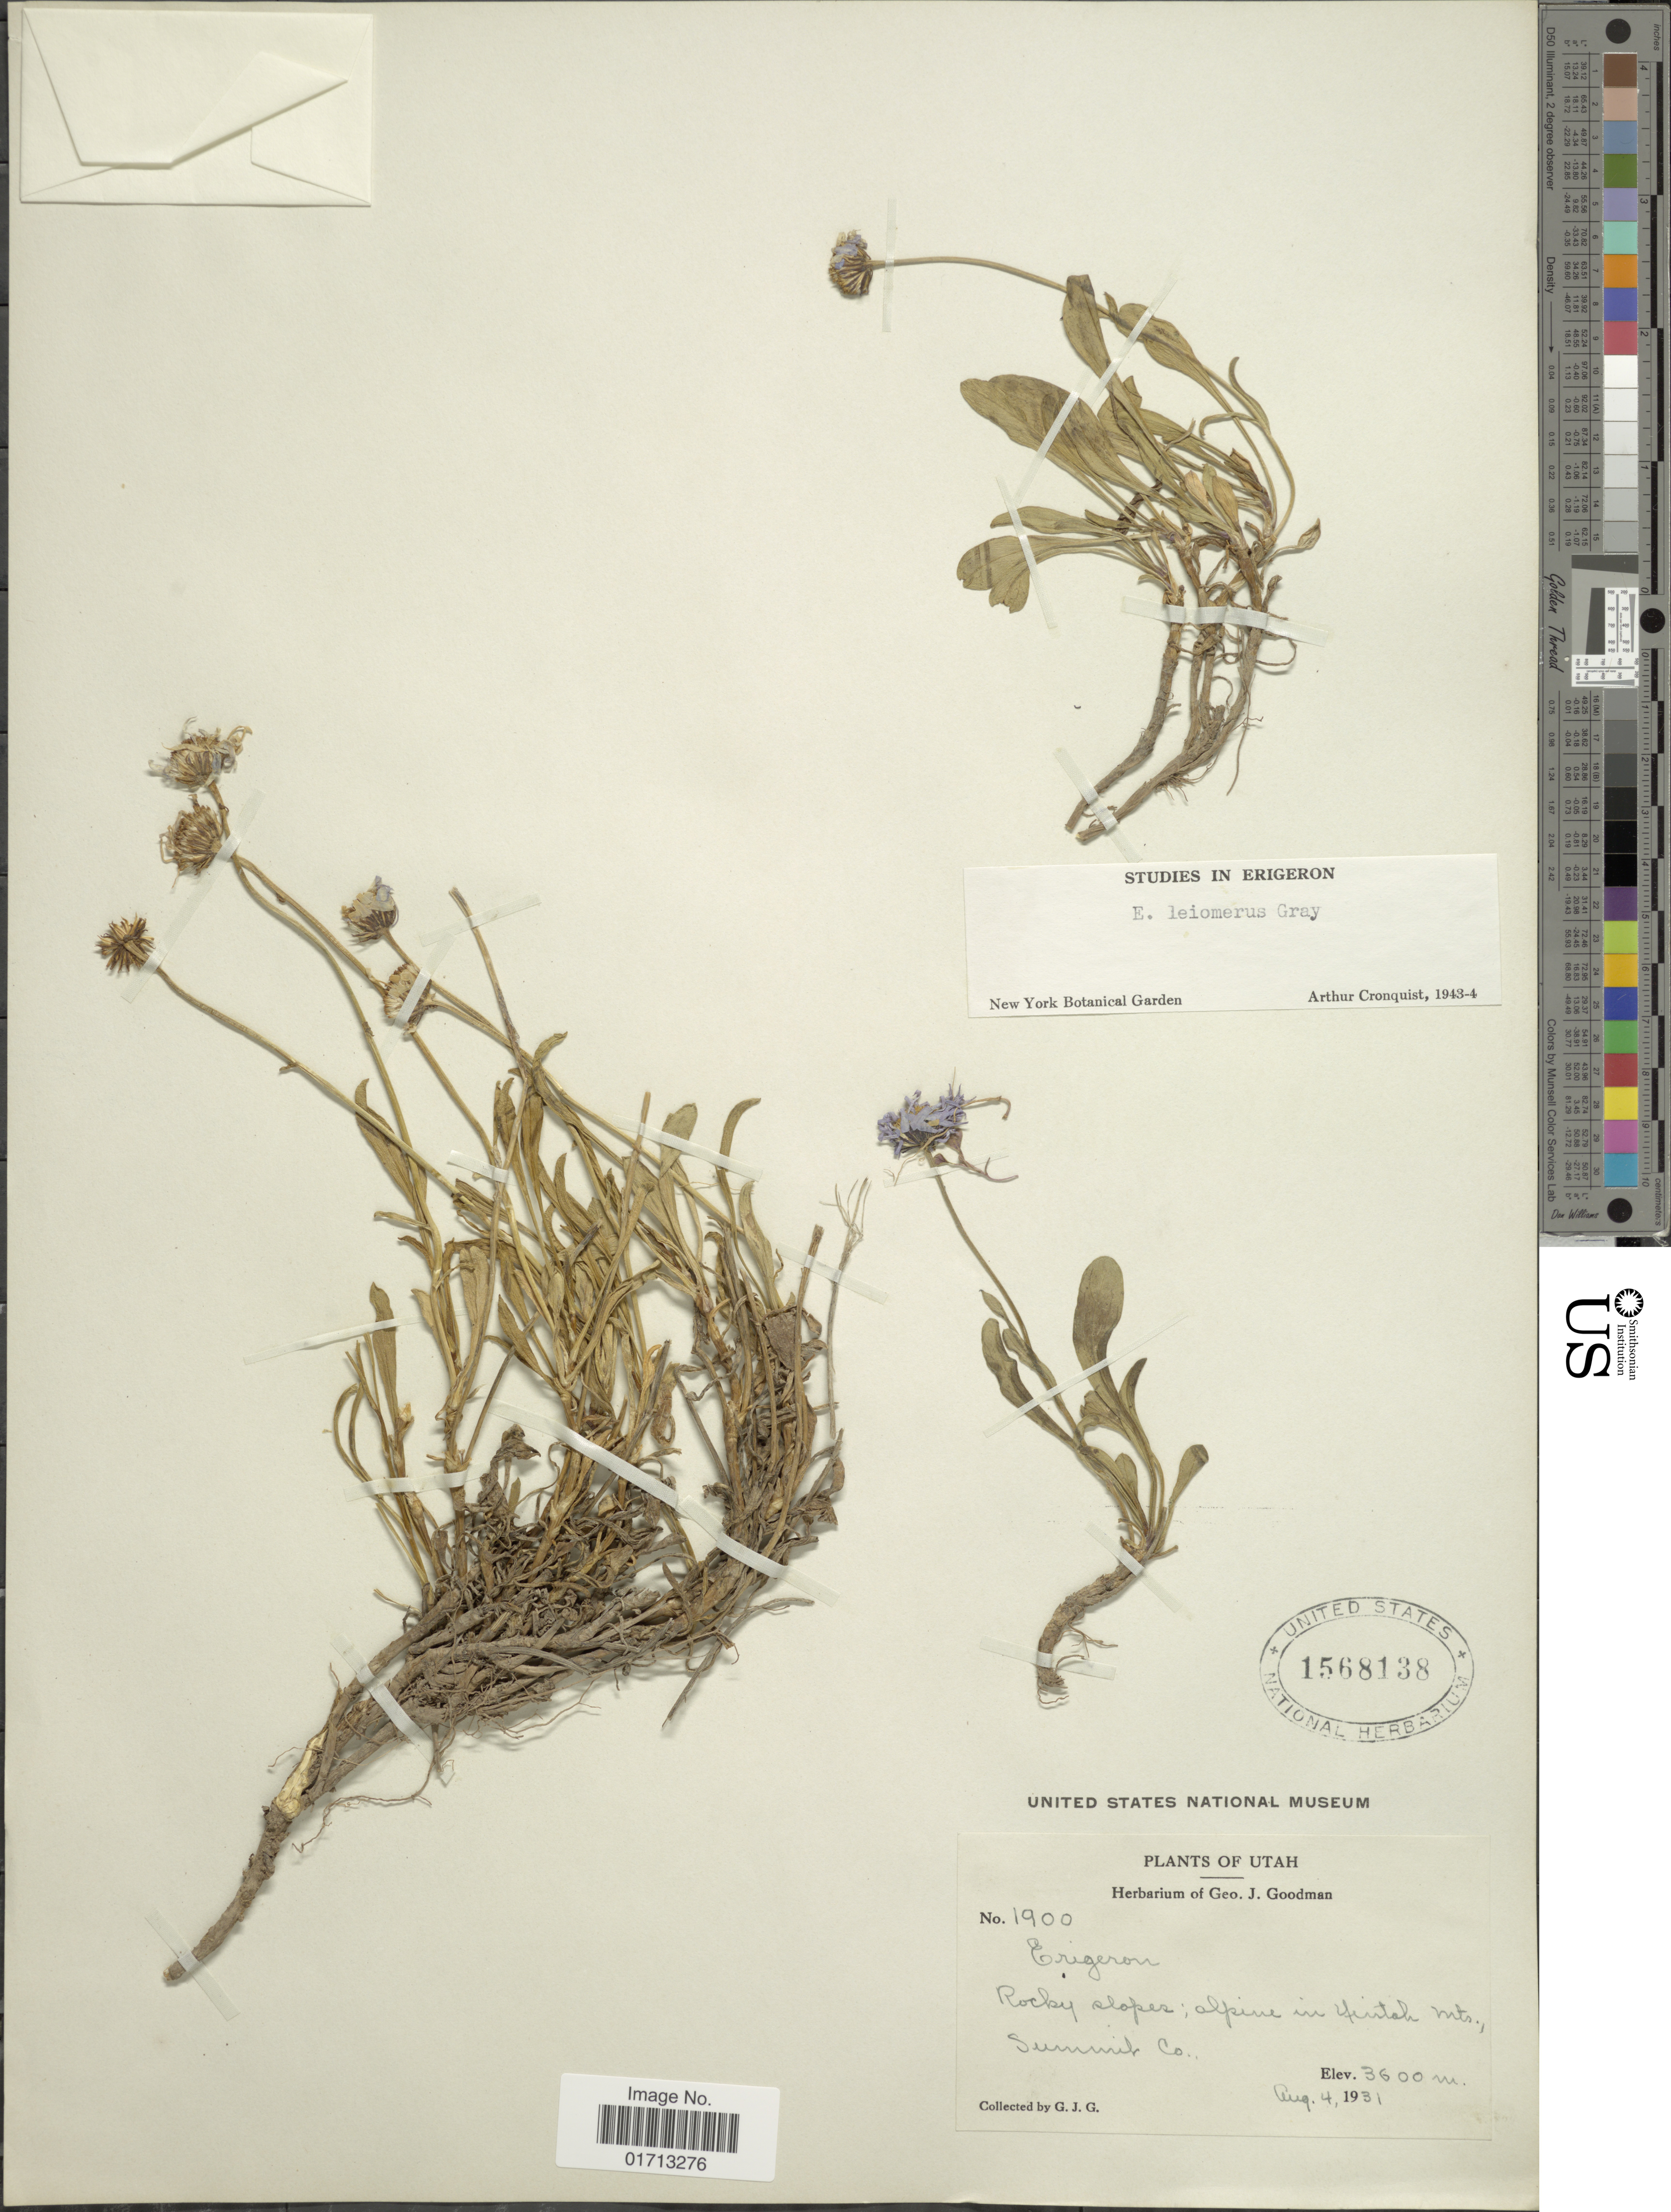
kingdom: Plantae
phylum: Tracheophyta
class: Magnoliopsida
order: Asterales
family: Asteraceae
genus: Erigeron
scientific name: Erigeron leiomerus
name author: A. Gray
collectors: G. J. Goodman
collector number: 1900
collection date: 1931-08-04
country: United States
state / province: Utah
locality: Uintah Mts., Summit Co.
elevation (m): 3600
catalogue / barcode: US 1568138